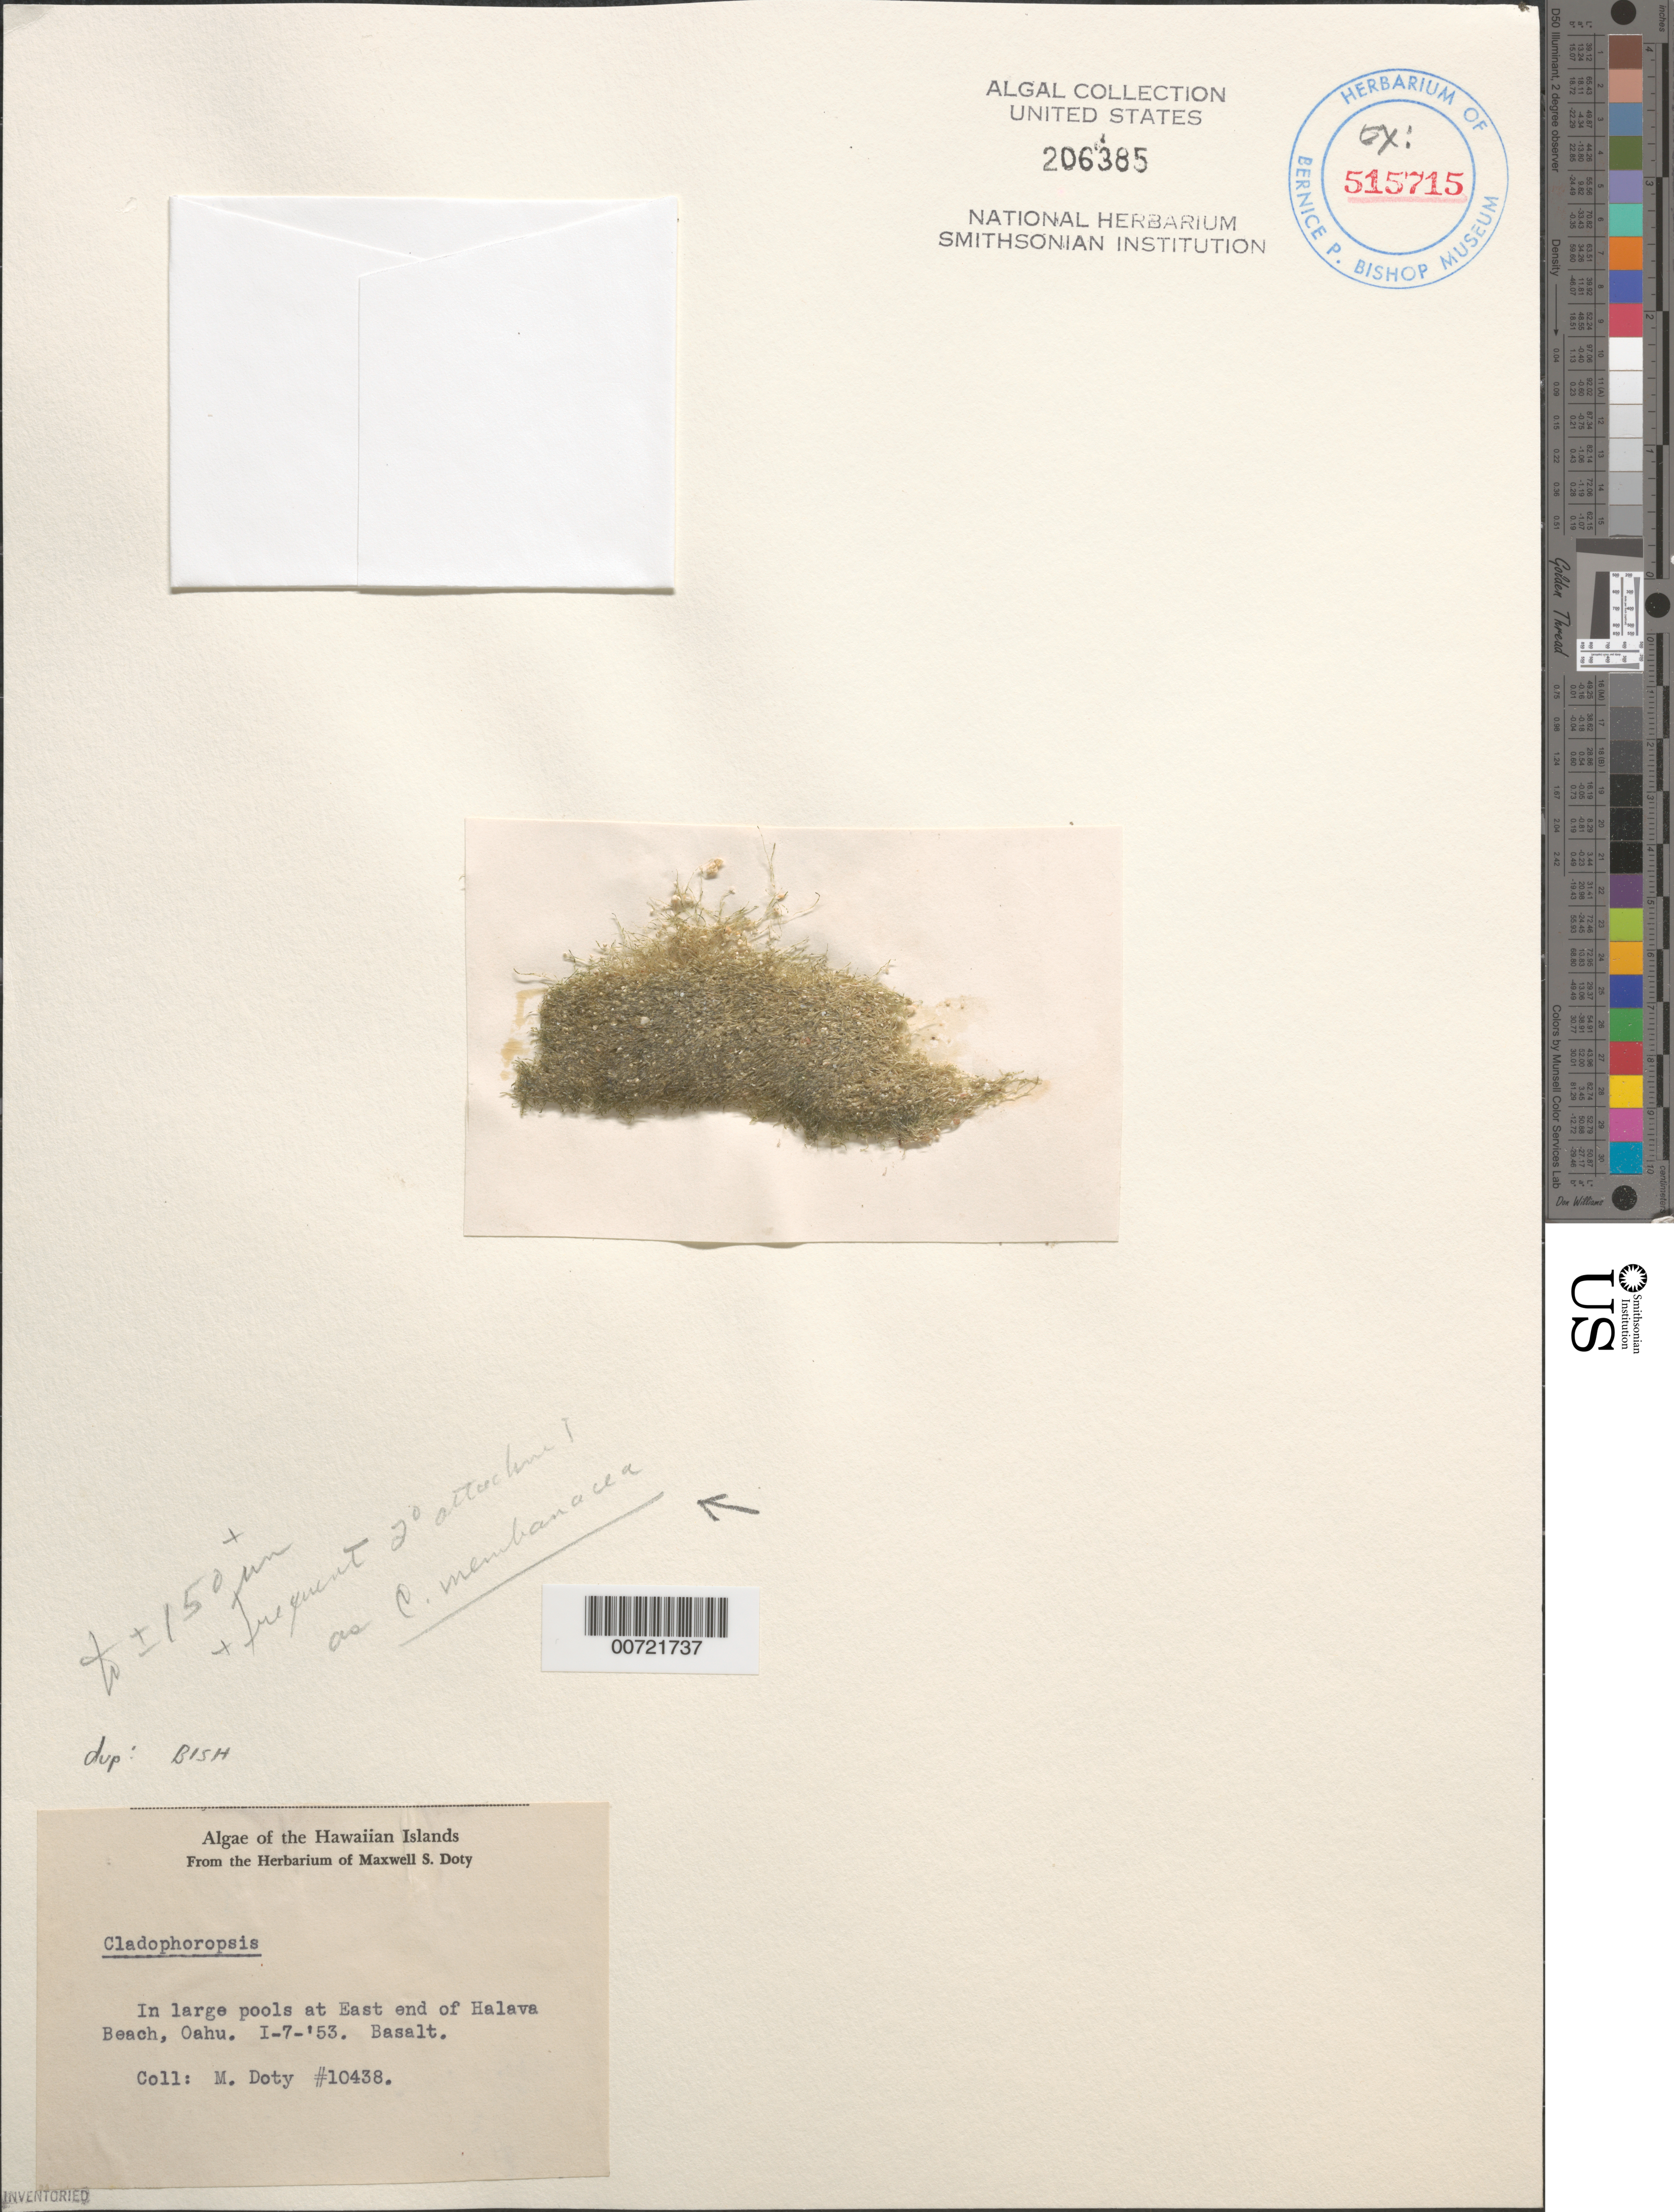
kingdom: Plantae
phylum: Chlorophyta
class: Ulvophyceae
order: Siphonocladales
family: Boodleaceae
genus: Cladophoropsis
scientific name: Cladophoropsis membranacea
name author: (Hofman-Bang) Børgesen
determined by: Stewart, Joan G.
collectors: M. S. Doty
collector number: MSD 10438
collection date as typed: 07 Jan 1953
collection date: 1953-01-07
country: United States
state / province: Hawaii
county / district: Maui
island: Maui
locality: Halava Beach, east end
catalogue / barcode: US 206385